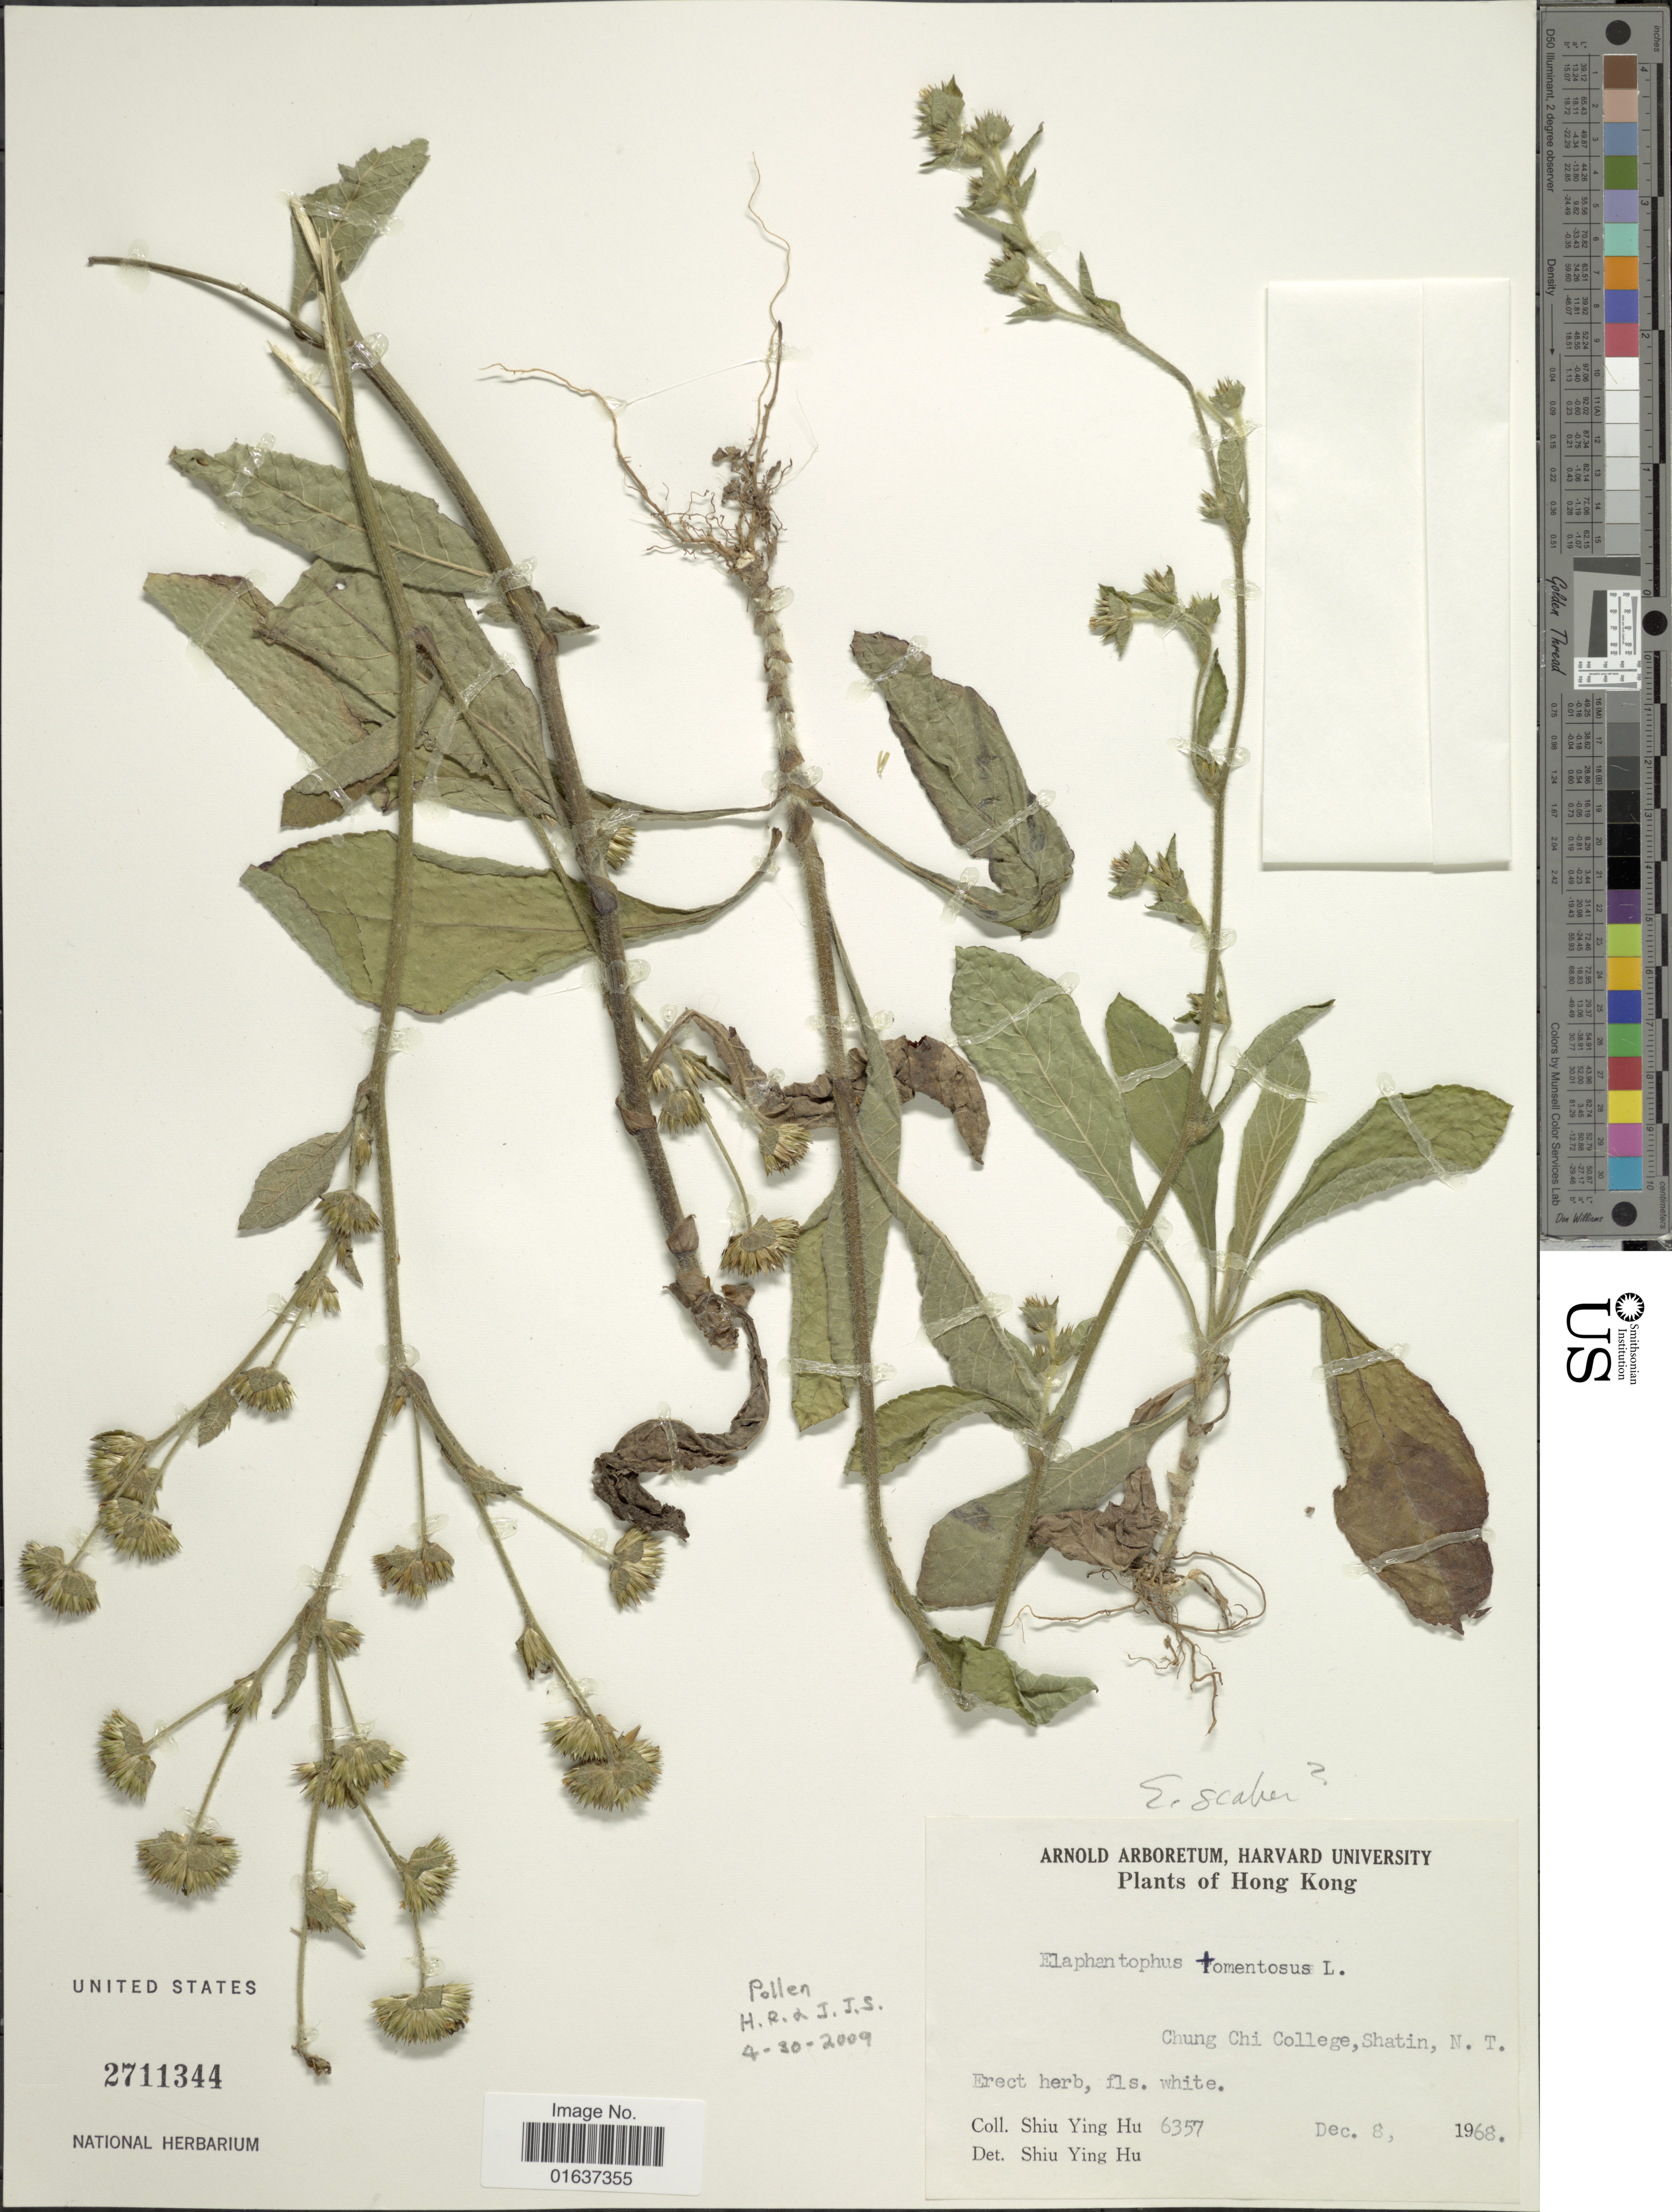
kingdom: Plantae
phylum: Tracheophyta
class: Magnoliopsida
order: Asterales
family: Asteraceae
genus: Elephantopus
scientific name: Elephantopus scaber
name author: L.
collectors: S. Y. Hu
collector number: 6357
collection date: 1968-12-08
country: China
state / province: Hong Kong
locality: Chung Chi College, Shatin, N.T.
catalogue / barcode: US 2711344